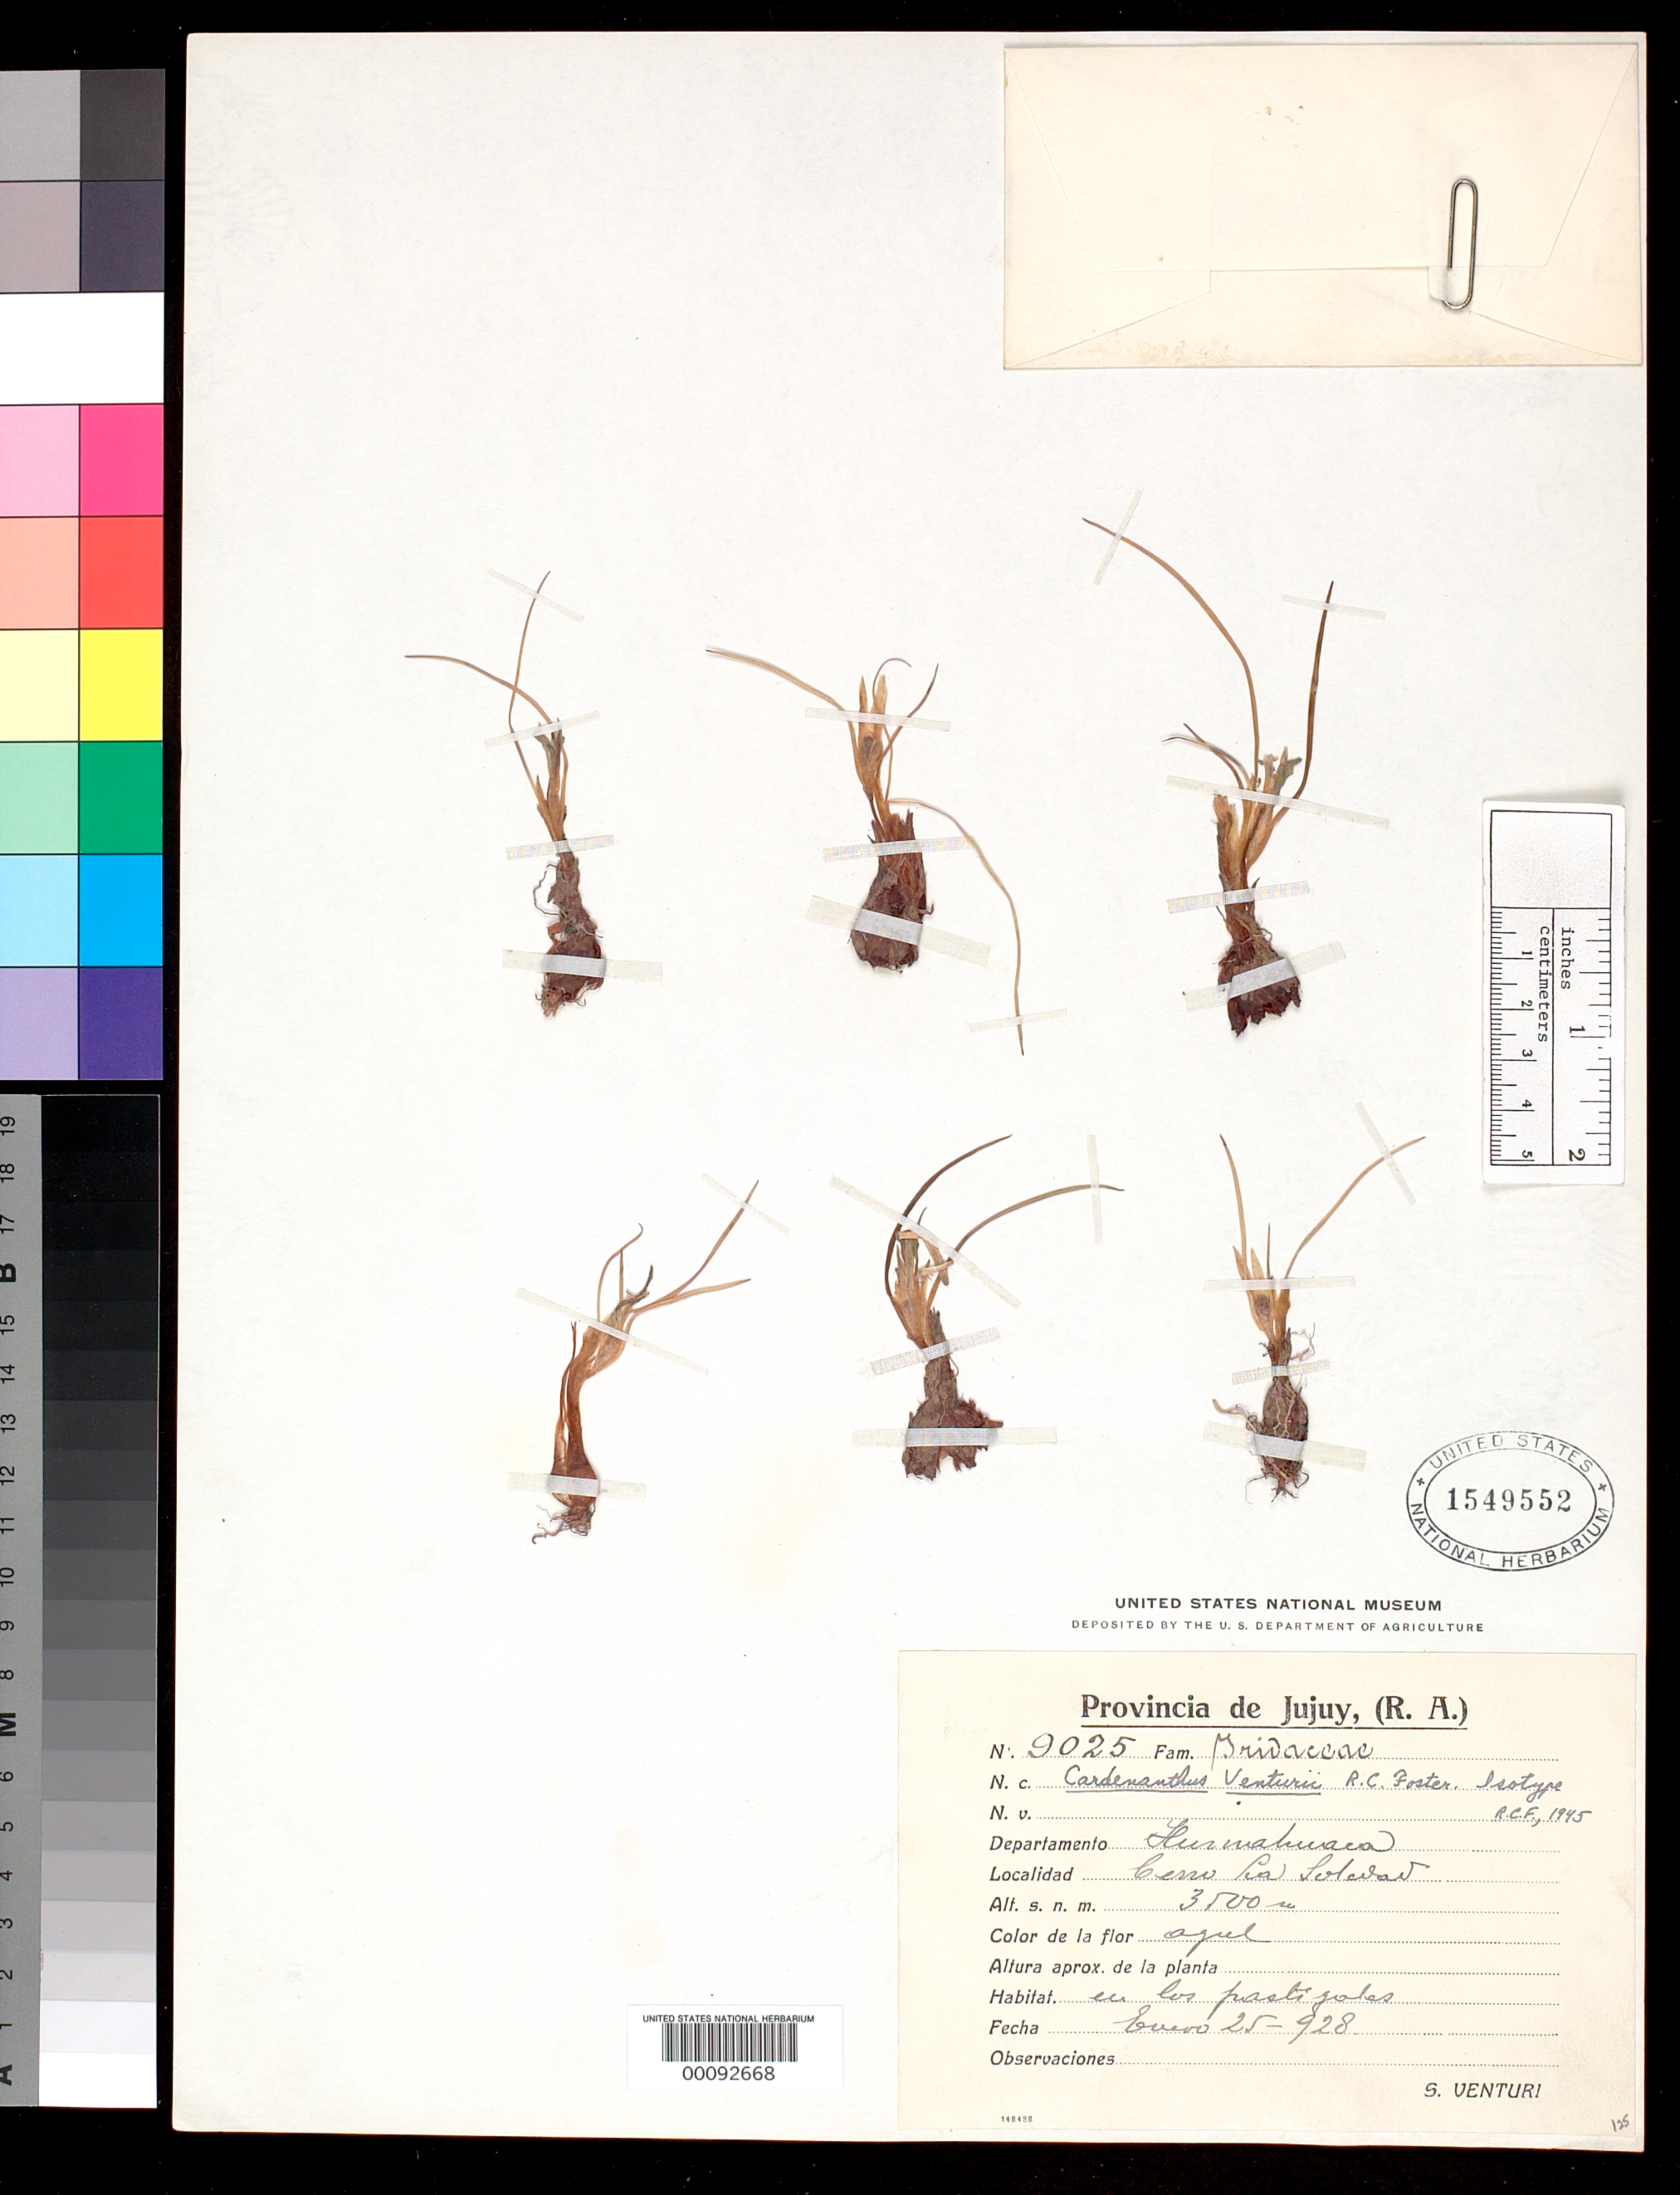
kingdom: Plantae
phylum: Tracheophyta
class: Liliopsida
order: Asparagales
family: Iridaceae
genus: Cardenanthus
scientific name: Cardenanthus venturii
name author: R.C. Foster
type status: Isotype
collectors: S. Venturi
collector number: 9025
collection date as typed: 25 Jan 1928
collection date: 1928-01-25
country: Argentina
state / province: Jujuy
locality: Humahuaca, Cerro la Soledad.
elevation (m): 3500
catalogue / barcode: US 1549552